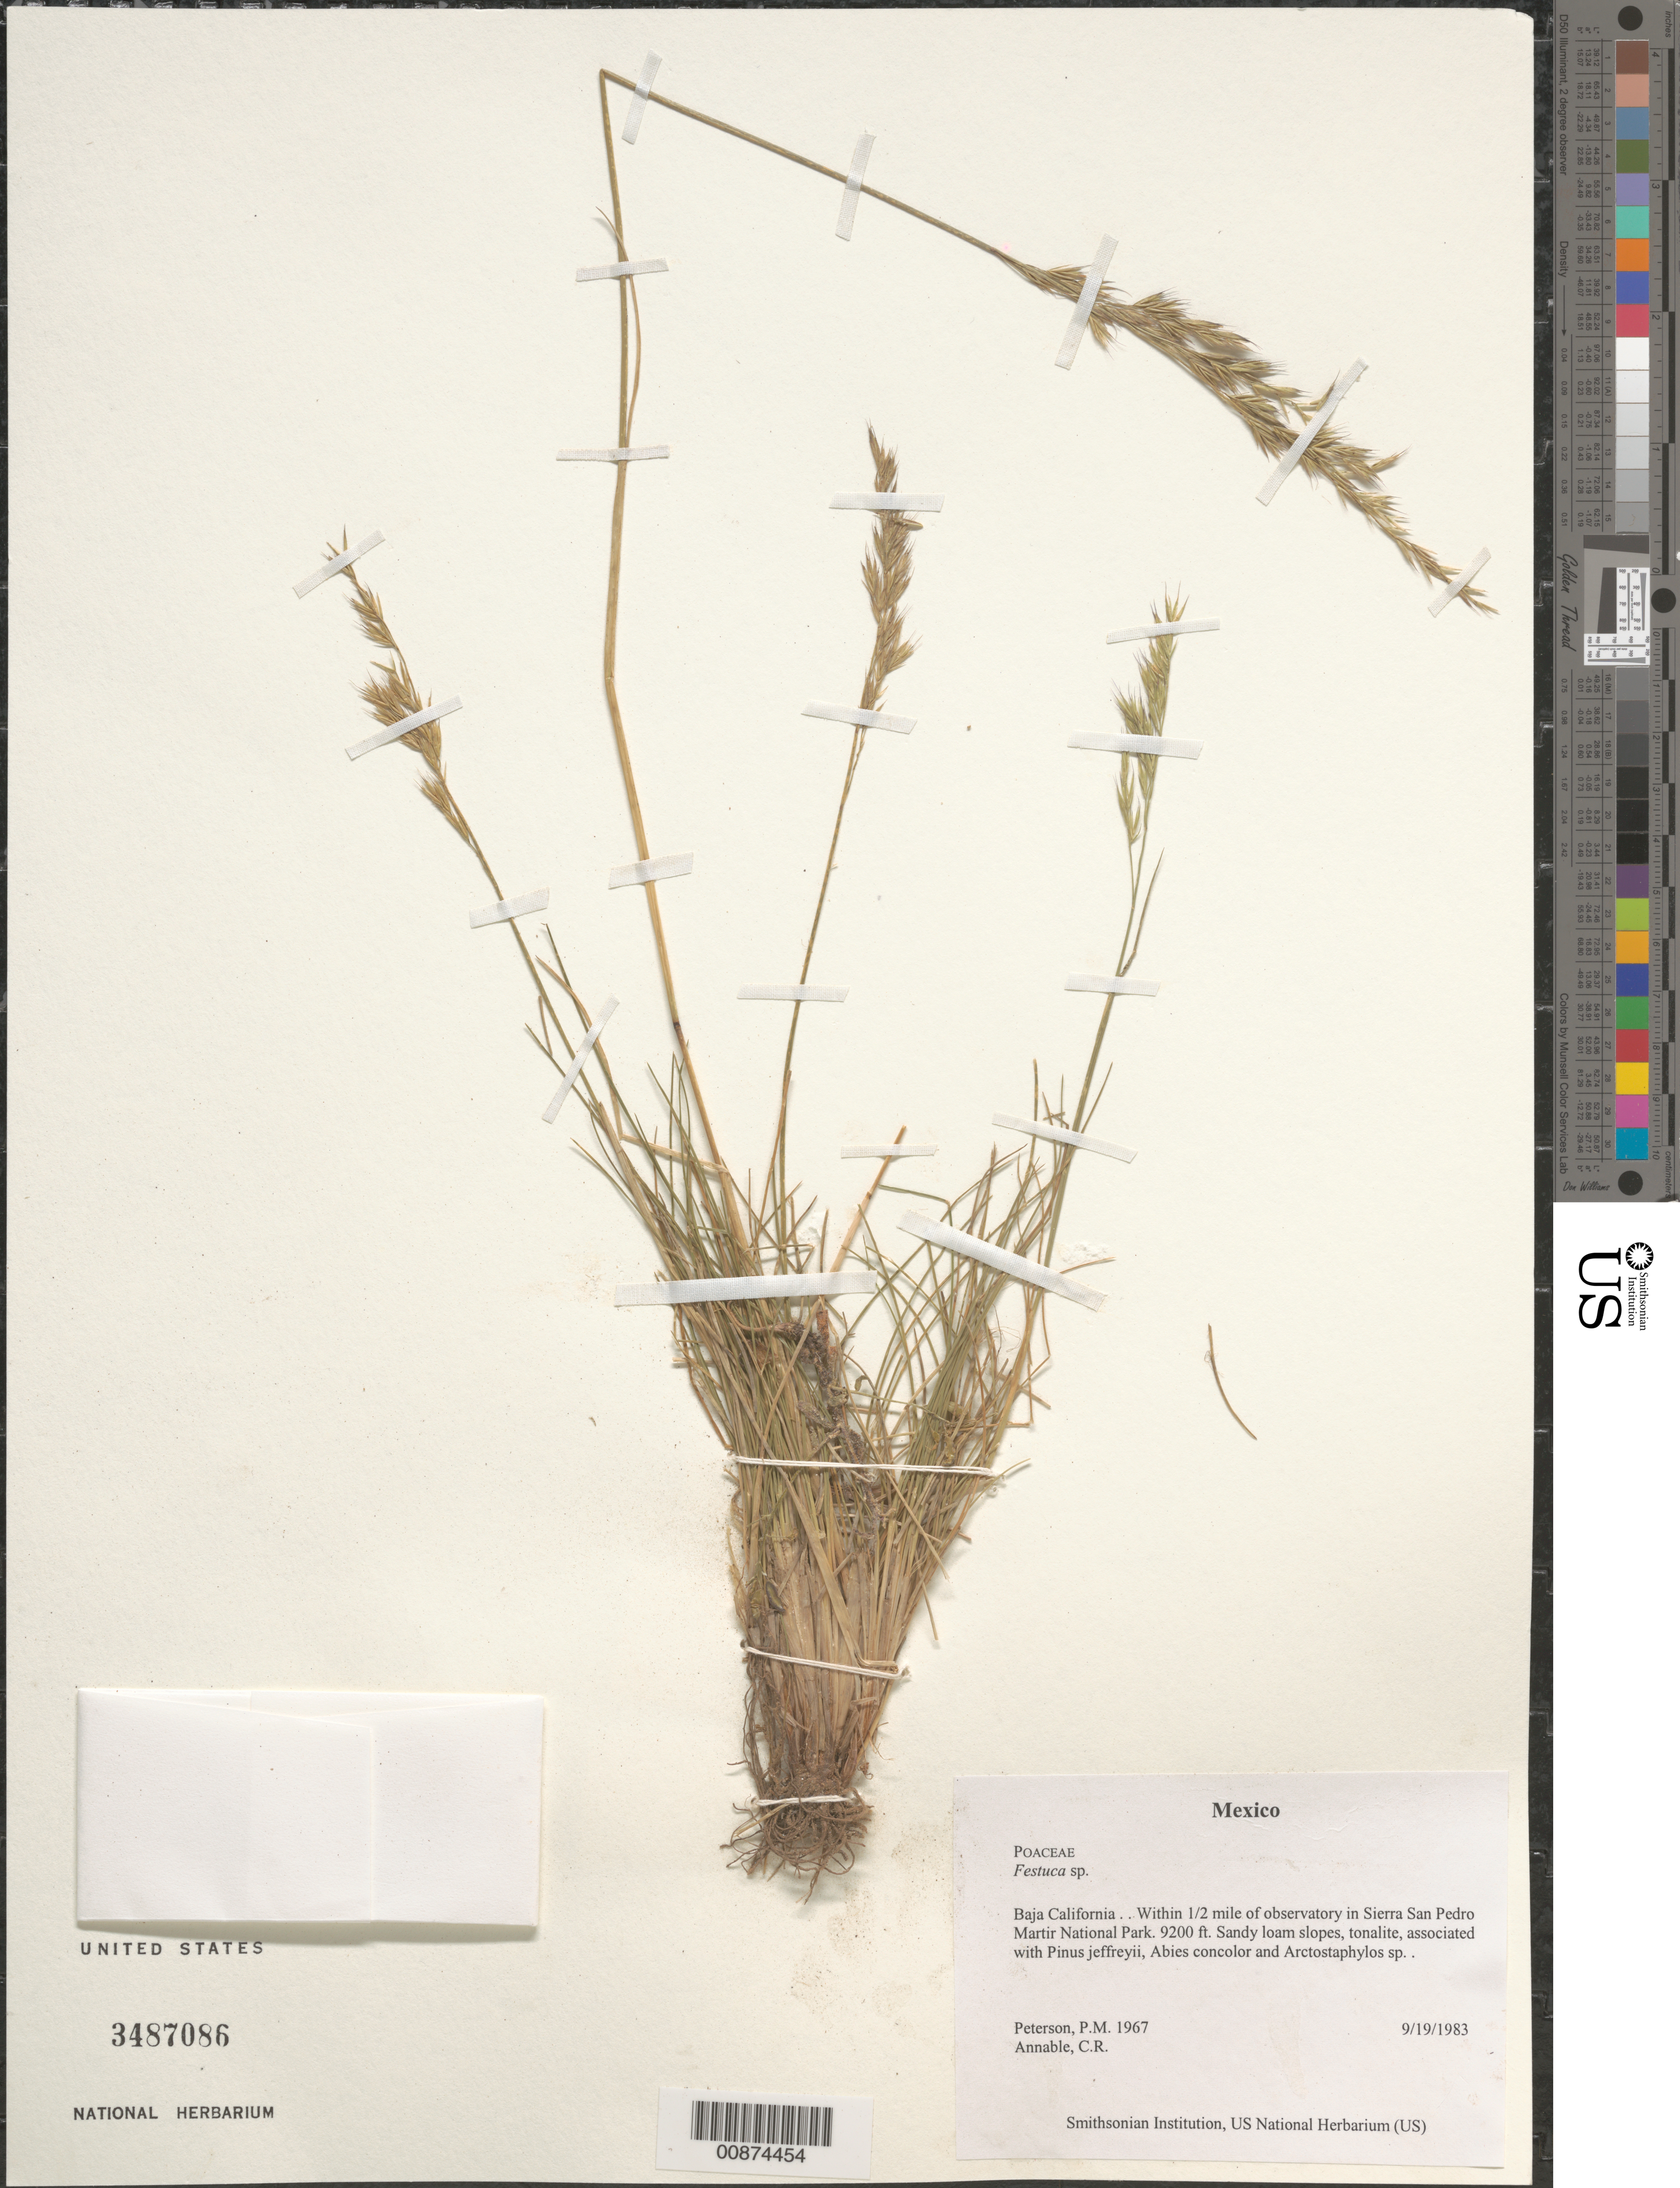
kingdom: Plantae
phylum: Tracheophyta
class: Liliopsida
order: Poales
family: Poaceae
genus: Festuca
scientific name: Festuca sp.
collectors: P. M. Peterson & C. R. Annable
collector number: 01967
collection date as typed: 19 Sep 1983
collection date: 1983-09-19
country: Mexico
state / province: Baja California Norte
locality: Within 1/2 mile of observatory in Sierra San Pedro Martir National Park.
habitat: Sandy loam slopes, tonalite, associated with Pinus jeffreyii, Abies concolor and Arctostaphylos sp.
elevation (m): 9200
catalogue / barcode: US 3487086